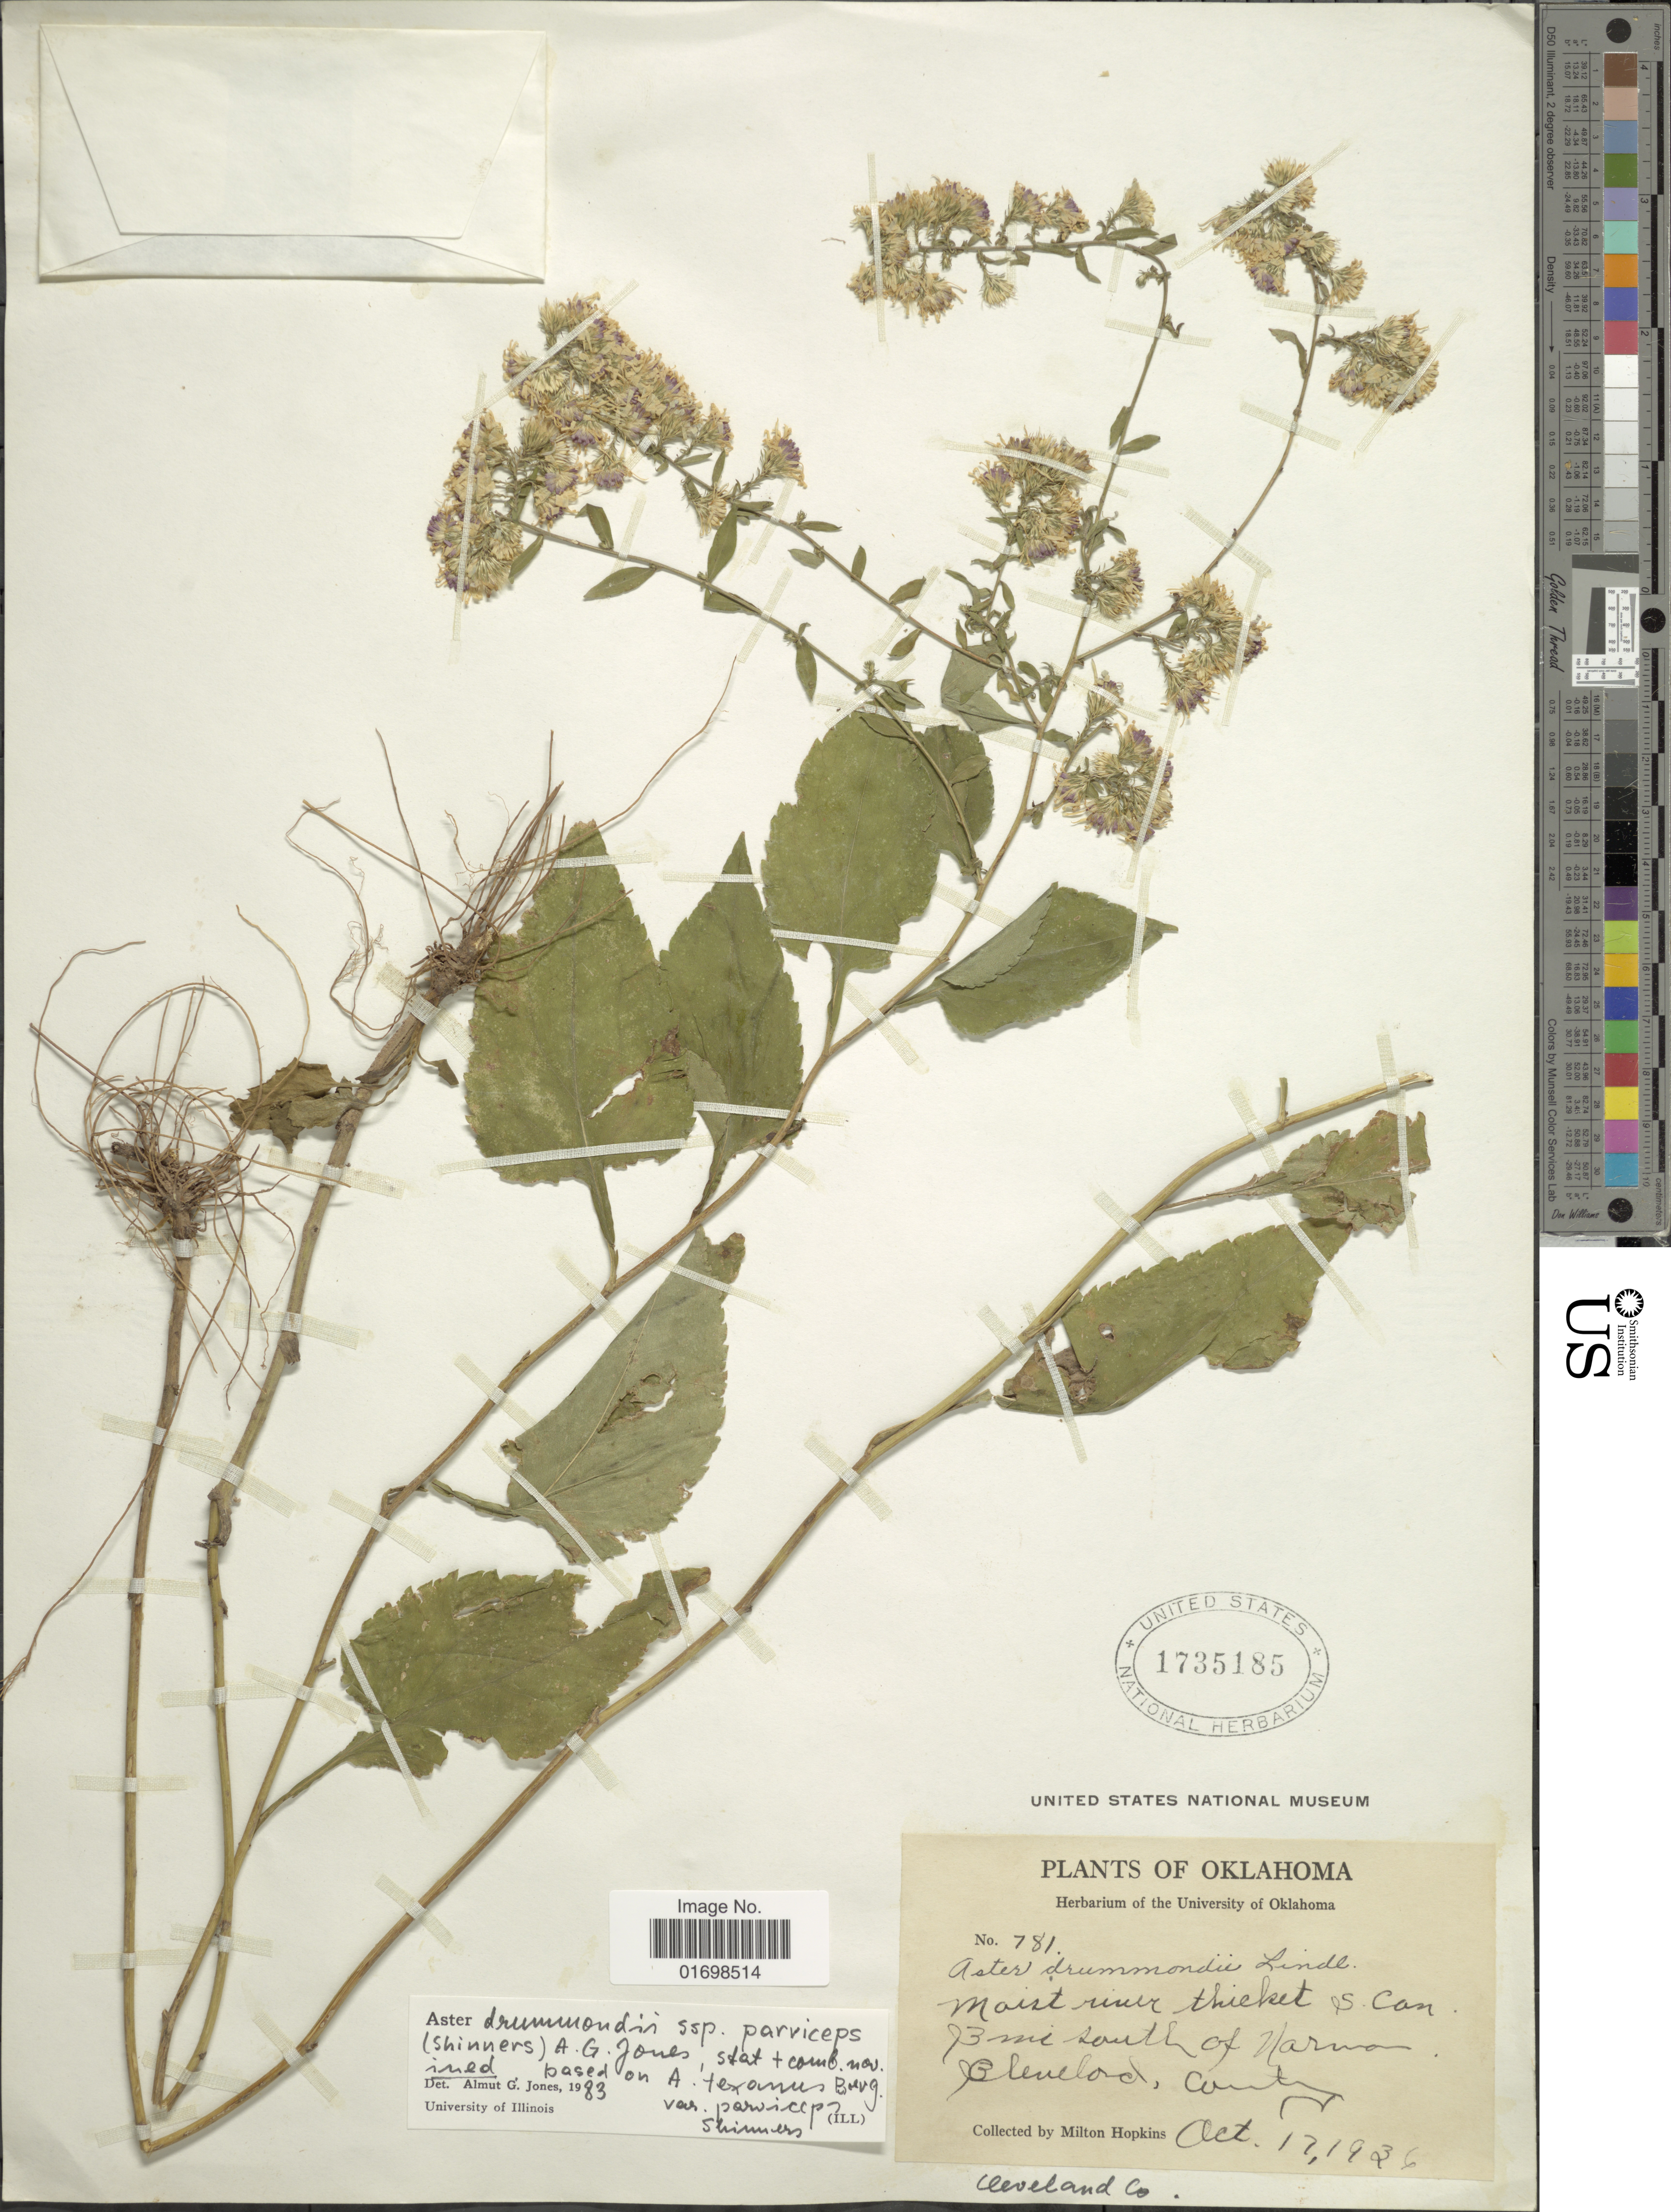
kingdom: Plantae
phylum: Tracheophyta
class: Magnoliopsida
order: Asterales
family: Asteraceae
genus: Symphyotrichum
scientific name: Symphyotrichum drummondii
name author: (Lindl.) G.L. Nesom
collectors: M. Hopkins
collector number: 781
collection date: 1836-10-17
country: United States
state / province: Oklahoma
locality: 3 mi south of Norman, Cleveland County.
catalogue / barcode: US 1735185